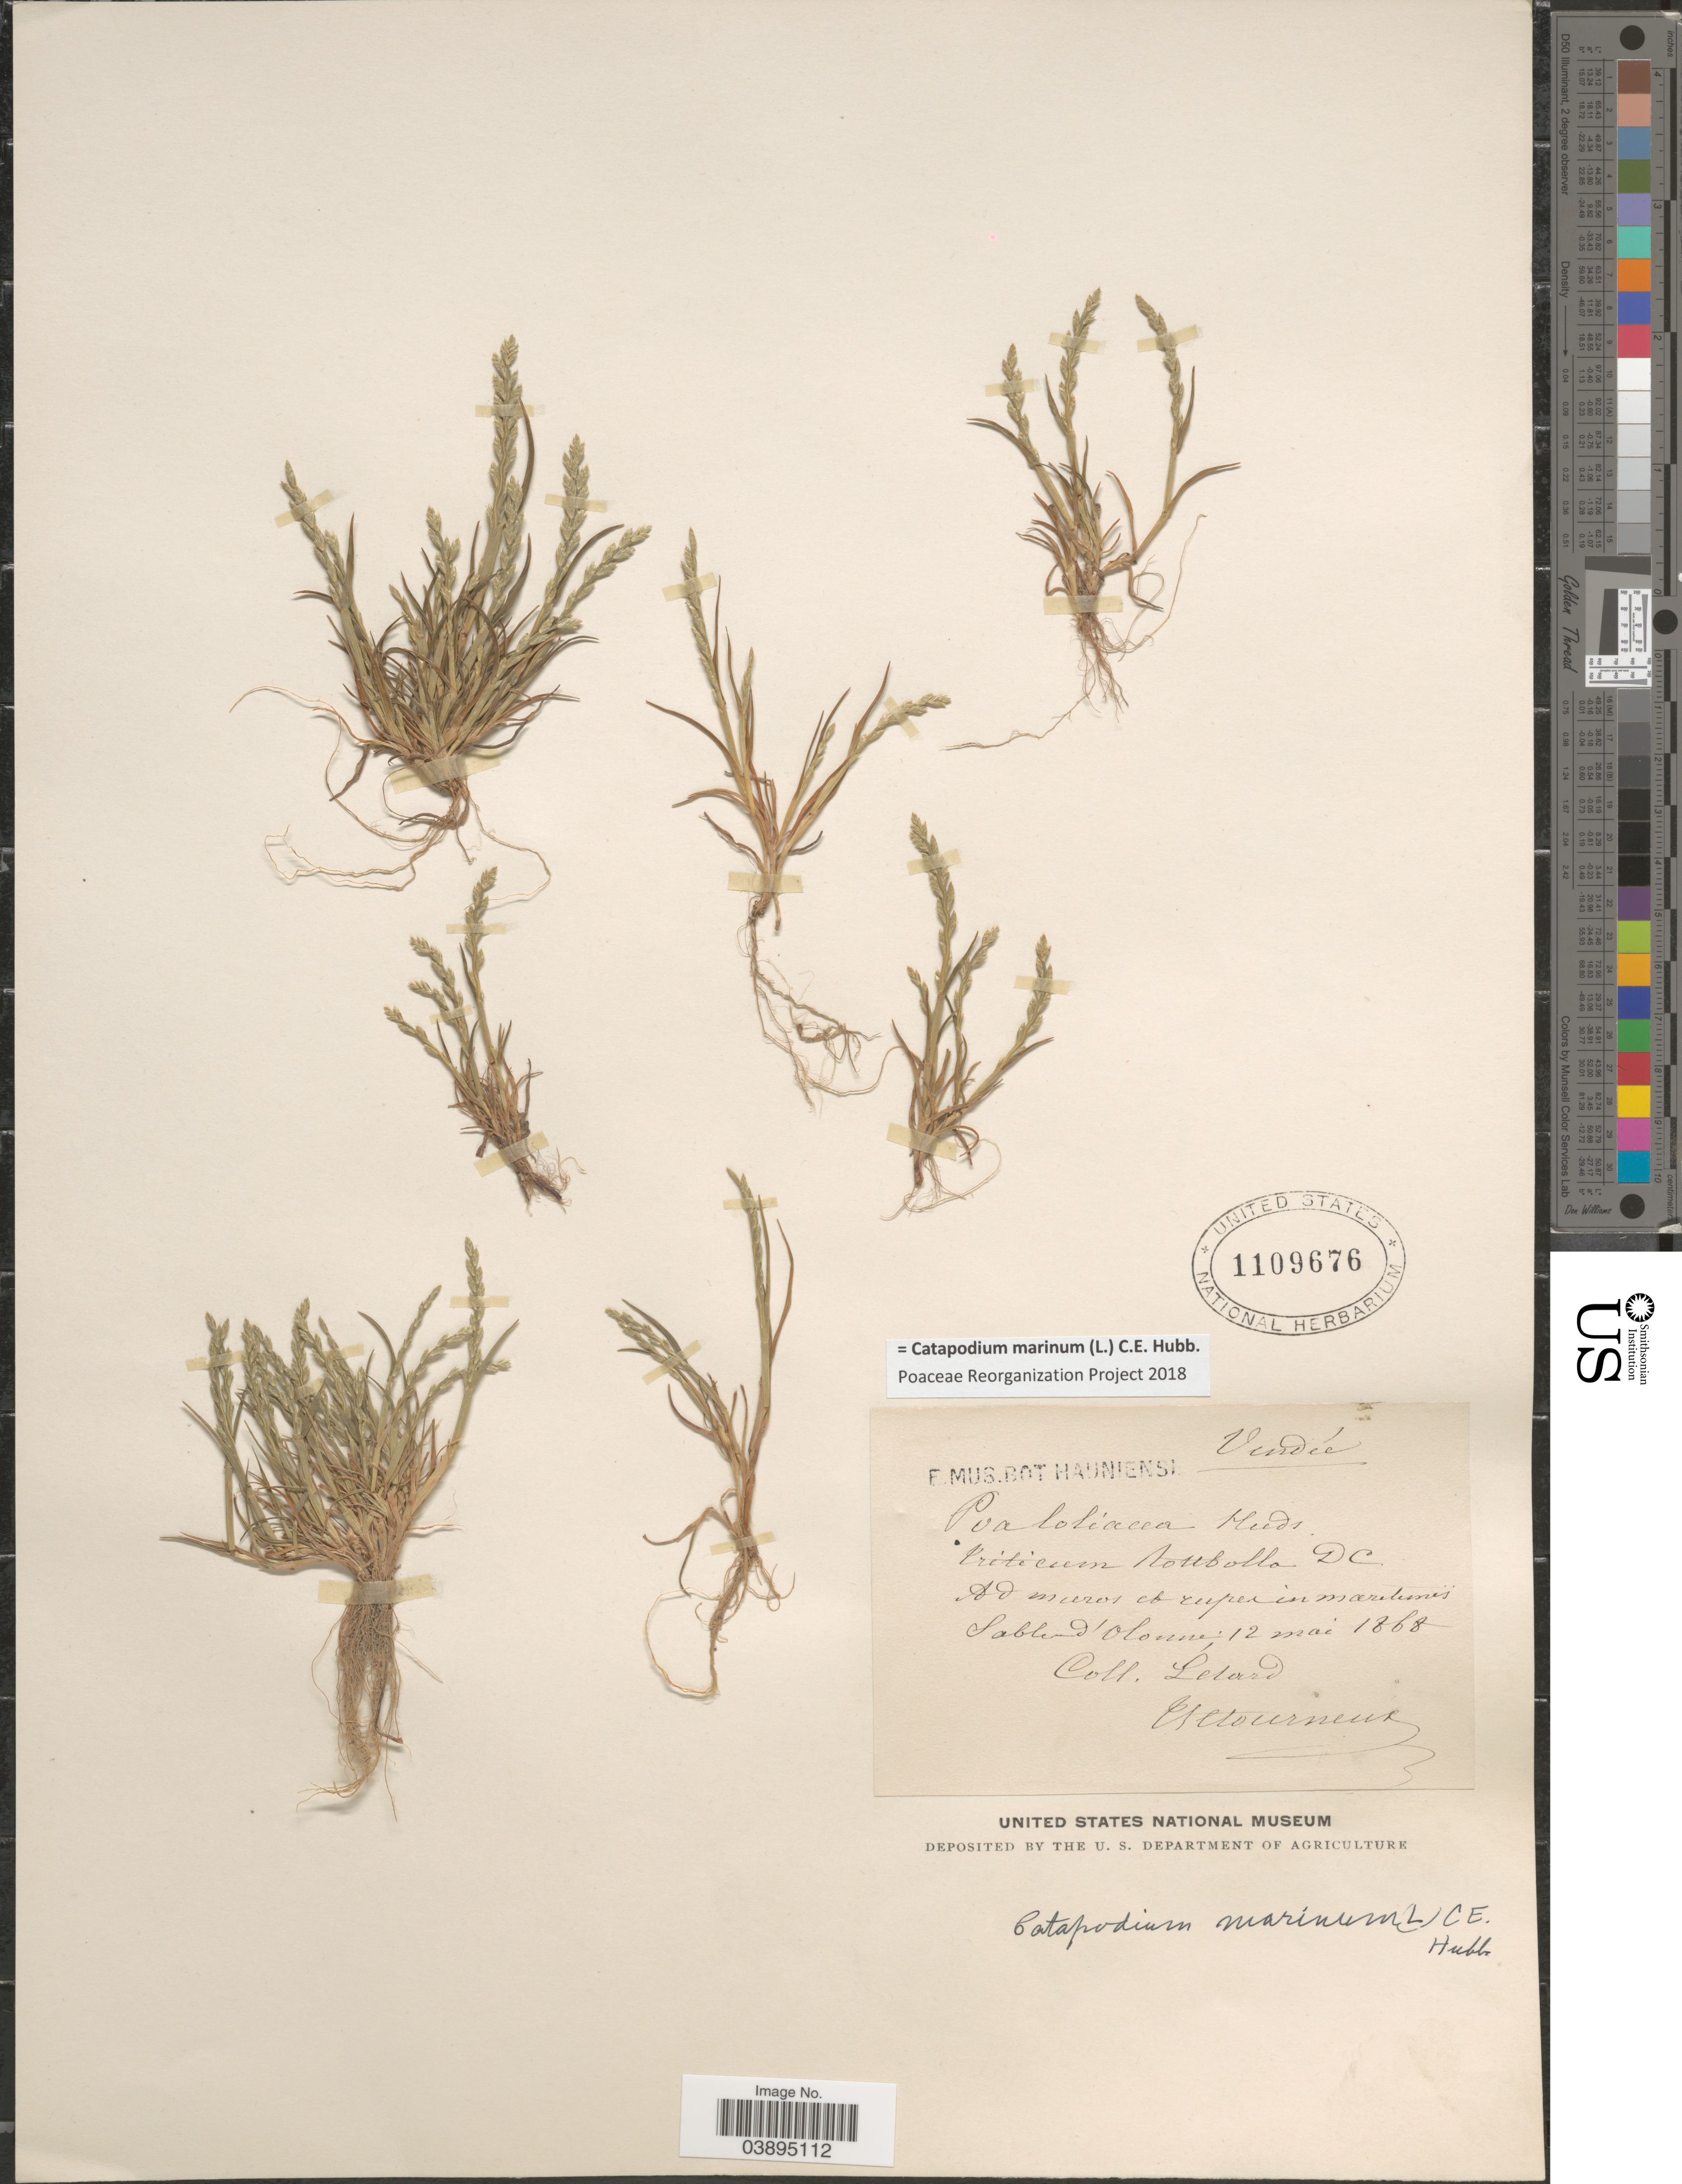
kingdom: Plantae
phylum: Tracheophyta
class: Liliopsida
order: Poales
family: Poaceae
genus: Catapodium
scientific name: Catapodium marinum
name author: (L.) C.E. Hubb.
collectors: Esttourneux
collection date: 1868-05-12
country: France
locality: Ad muros et rupes in maritimes Sabler d' Olonne.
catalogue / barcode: US 1109676